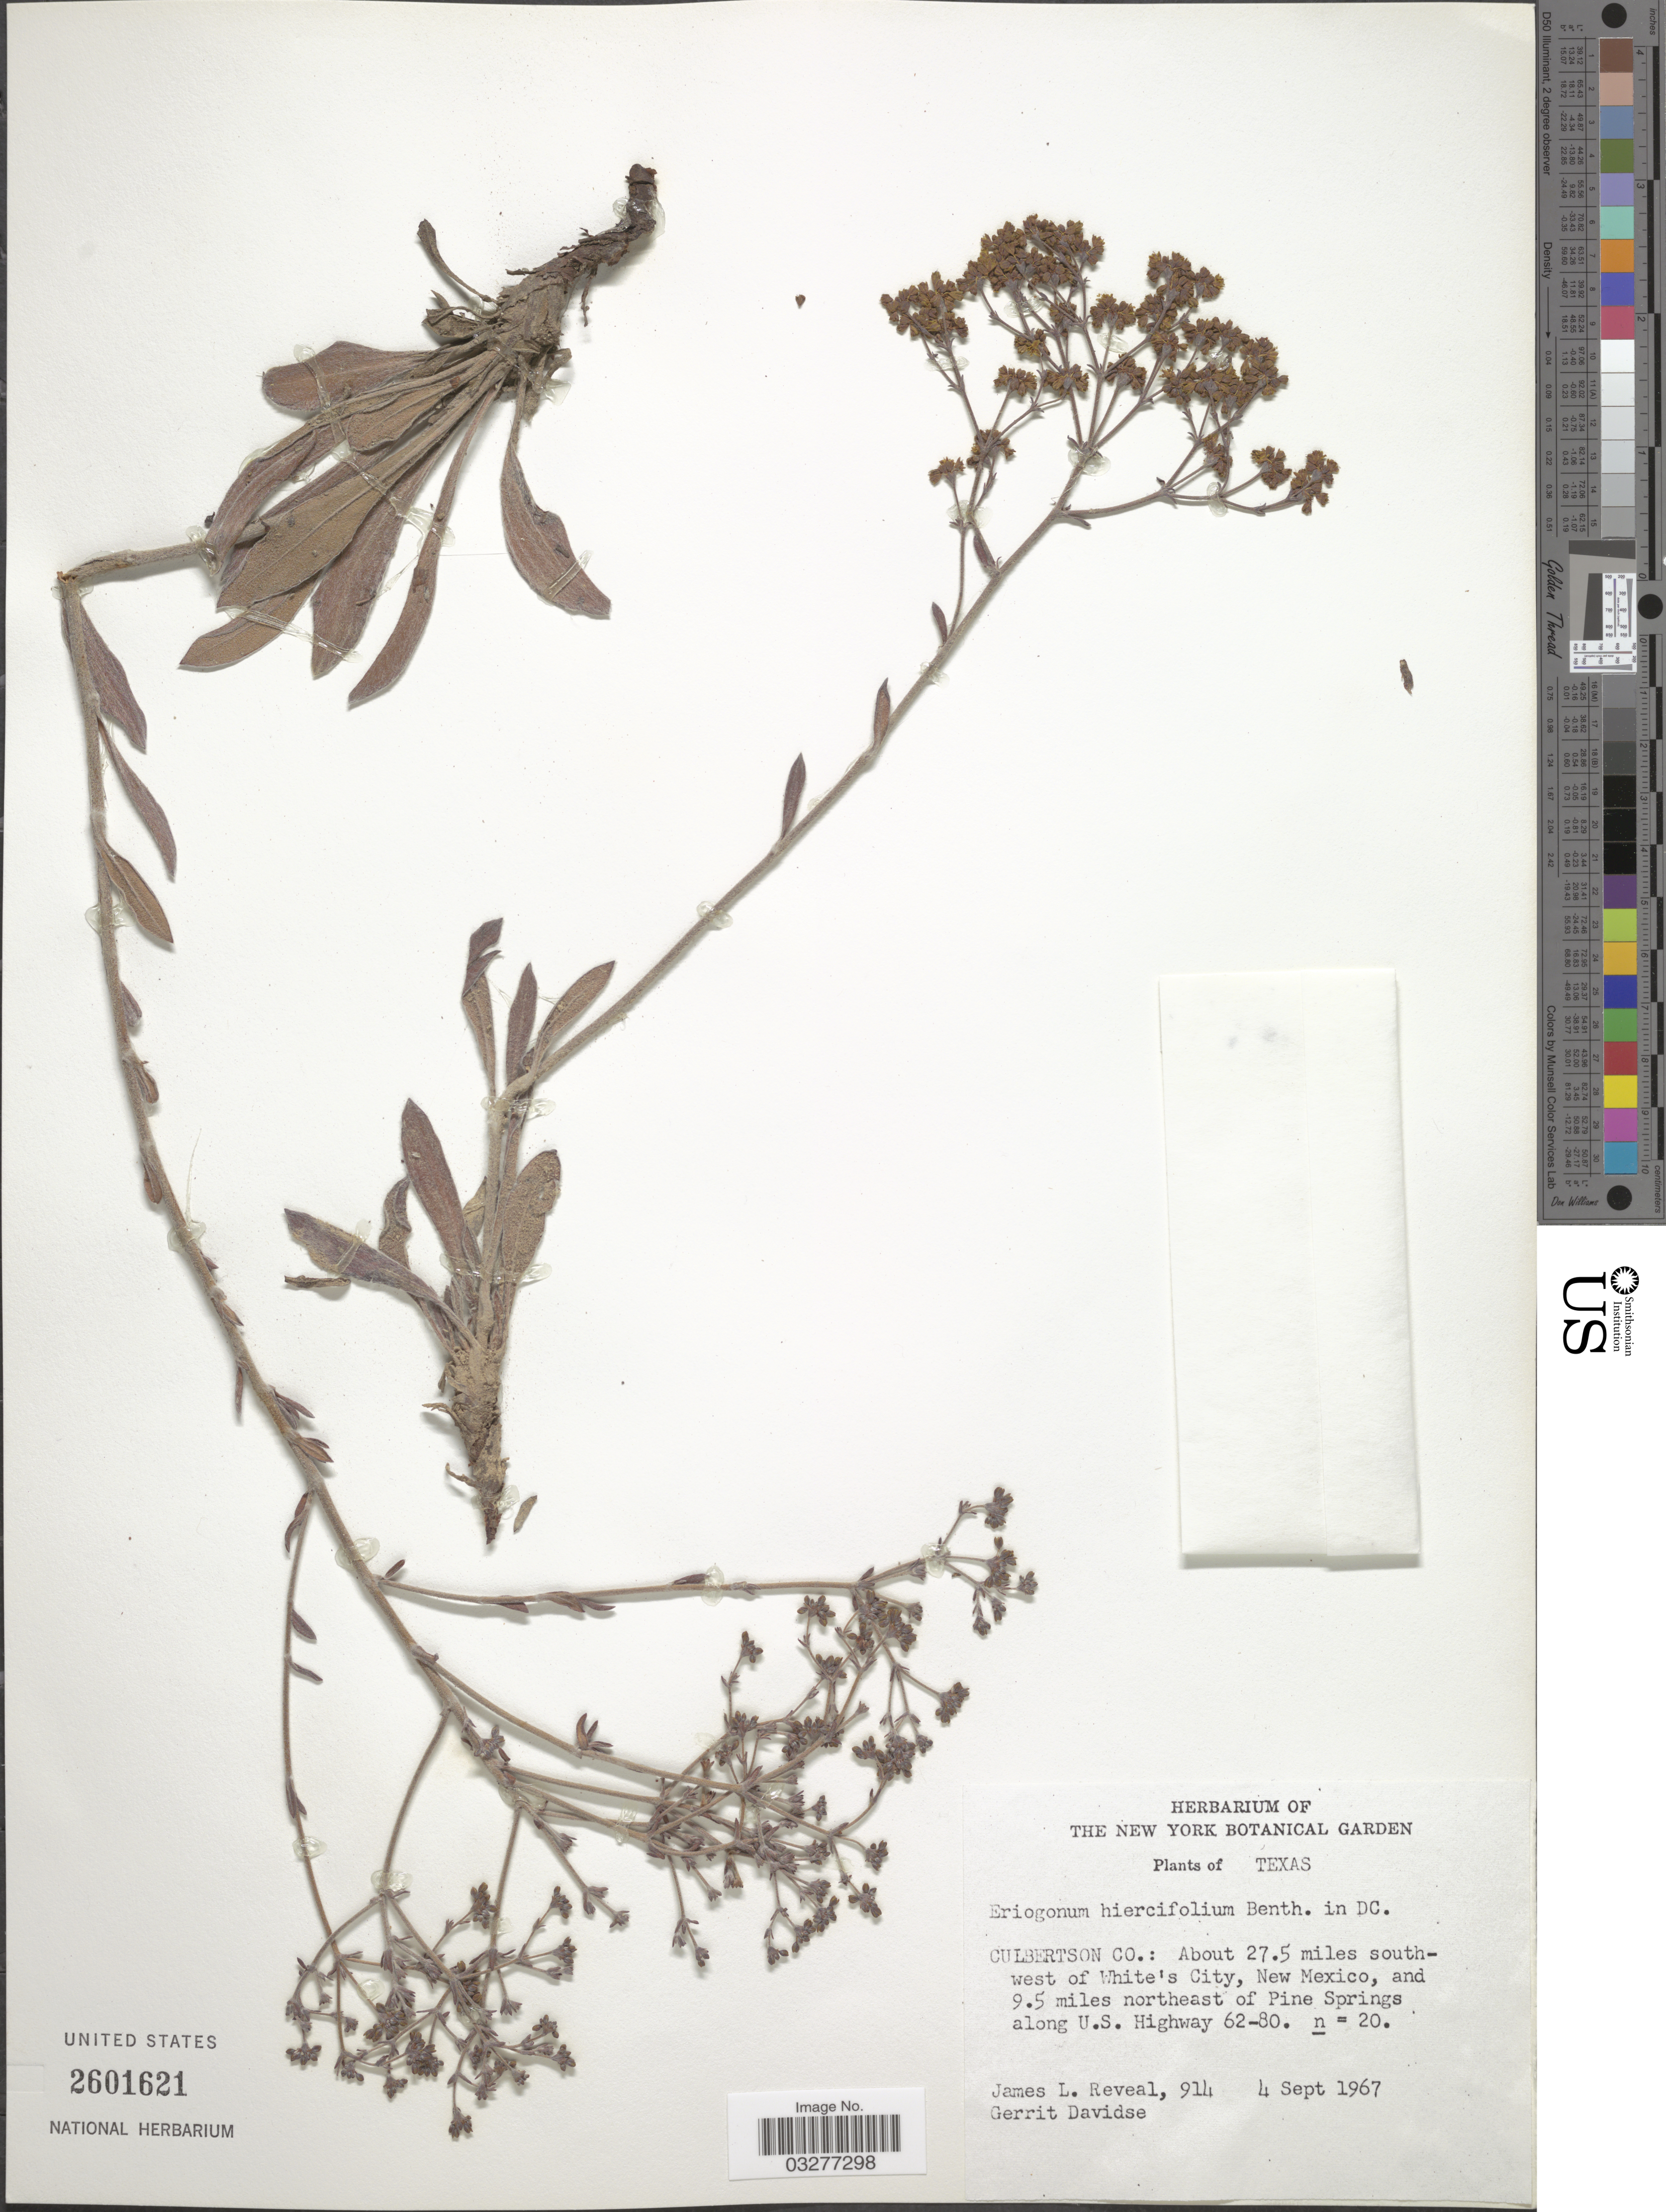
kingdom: Plantae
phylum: Tracheophyta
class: Magnoliopsida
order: Caryophyllales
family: Polygonaceae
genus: Eriogonum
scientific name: Eriogonum hieraciifolium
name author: Benth. in DC.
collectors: J. L. Reveal & G. Davidse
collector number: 914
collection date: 1967-09-04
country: United States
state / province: Texas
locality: Culbertson Co.: About 27.5 miles southwest of White's City, New Mexico, and 9.5 miles northeast of Pine Springs along U.S. Highway 62-80.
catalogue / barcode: US 2601621